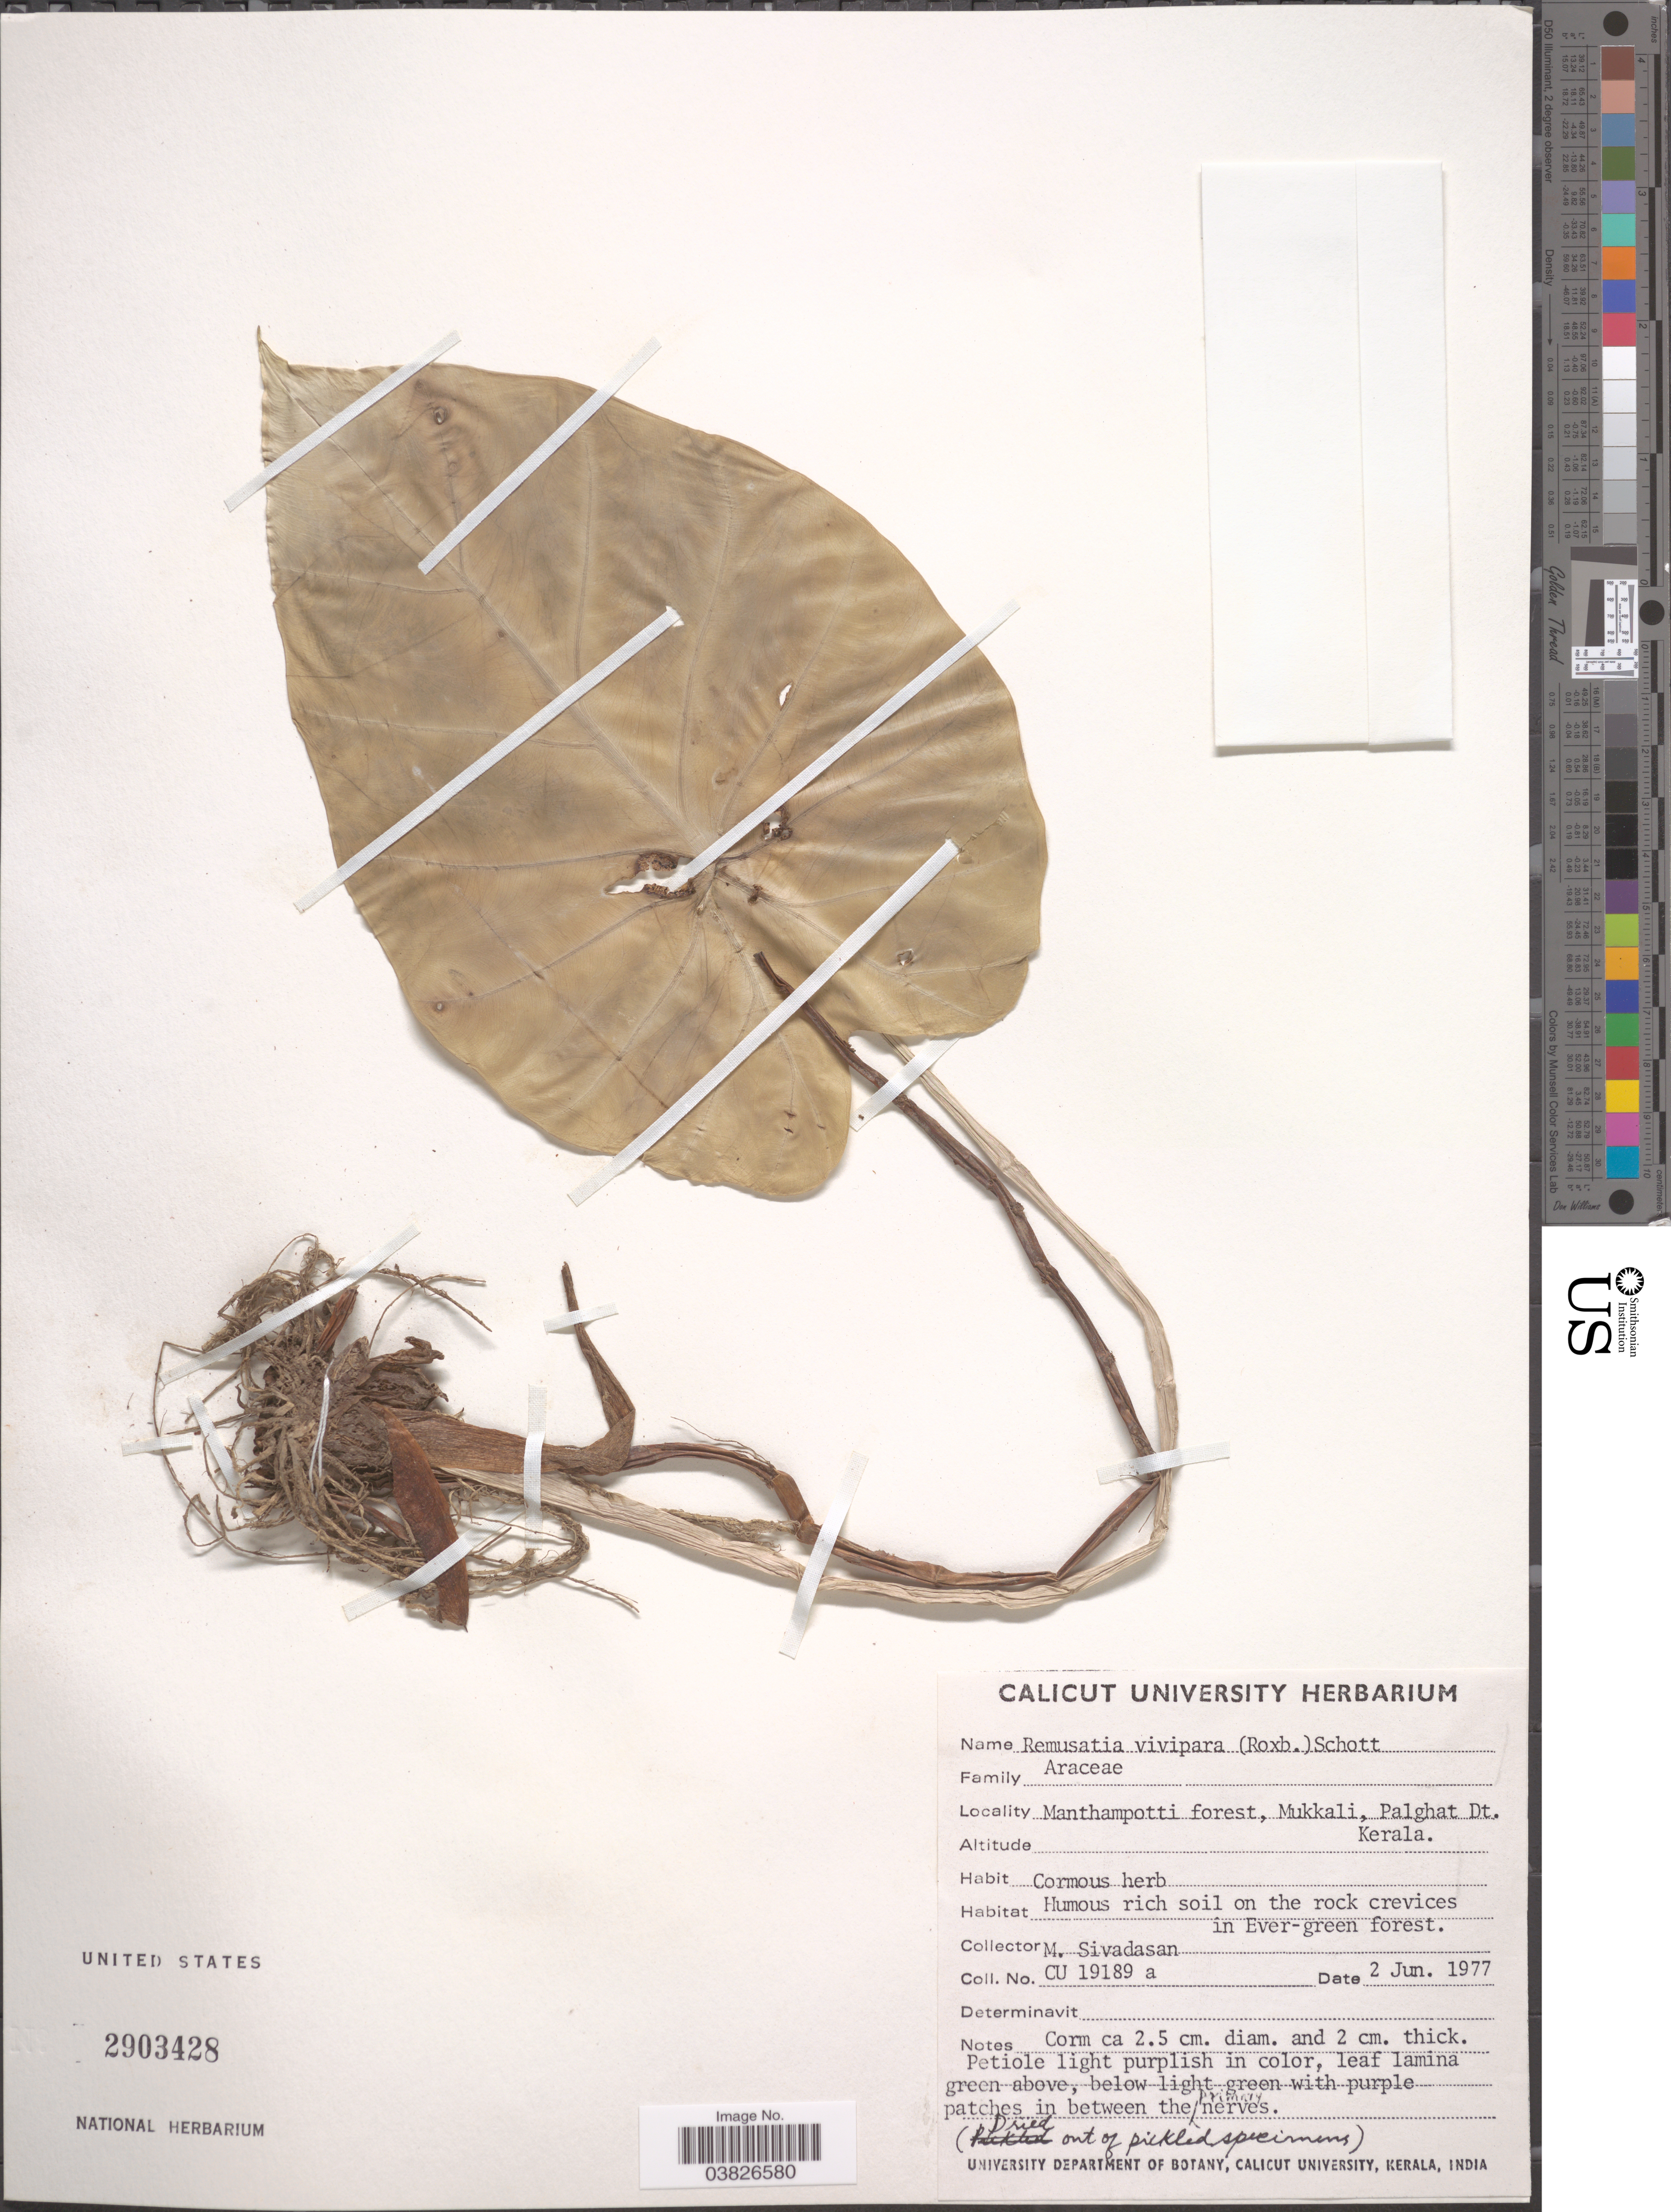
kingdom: Plantae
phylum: Tracheophyta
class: Liliopsida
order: Alismatales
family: Araceae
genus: Remusatia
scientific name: Remusatia vivipara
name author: (Roxb.) Schott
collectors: M. Sivadasan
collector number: CU 19189 a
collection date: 1977-06-02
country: India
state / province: Kerala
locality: Manthampotti forest, Mukkali, Palghat Dt.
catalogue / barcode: US 2903428